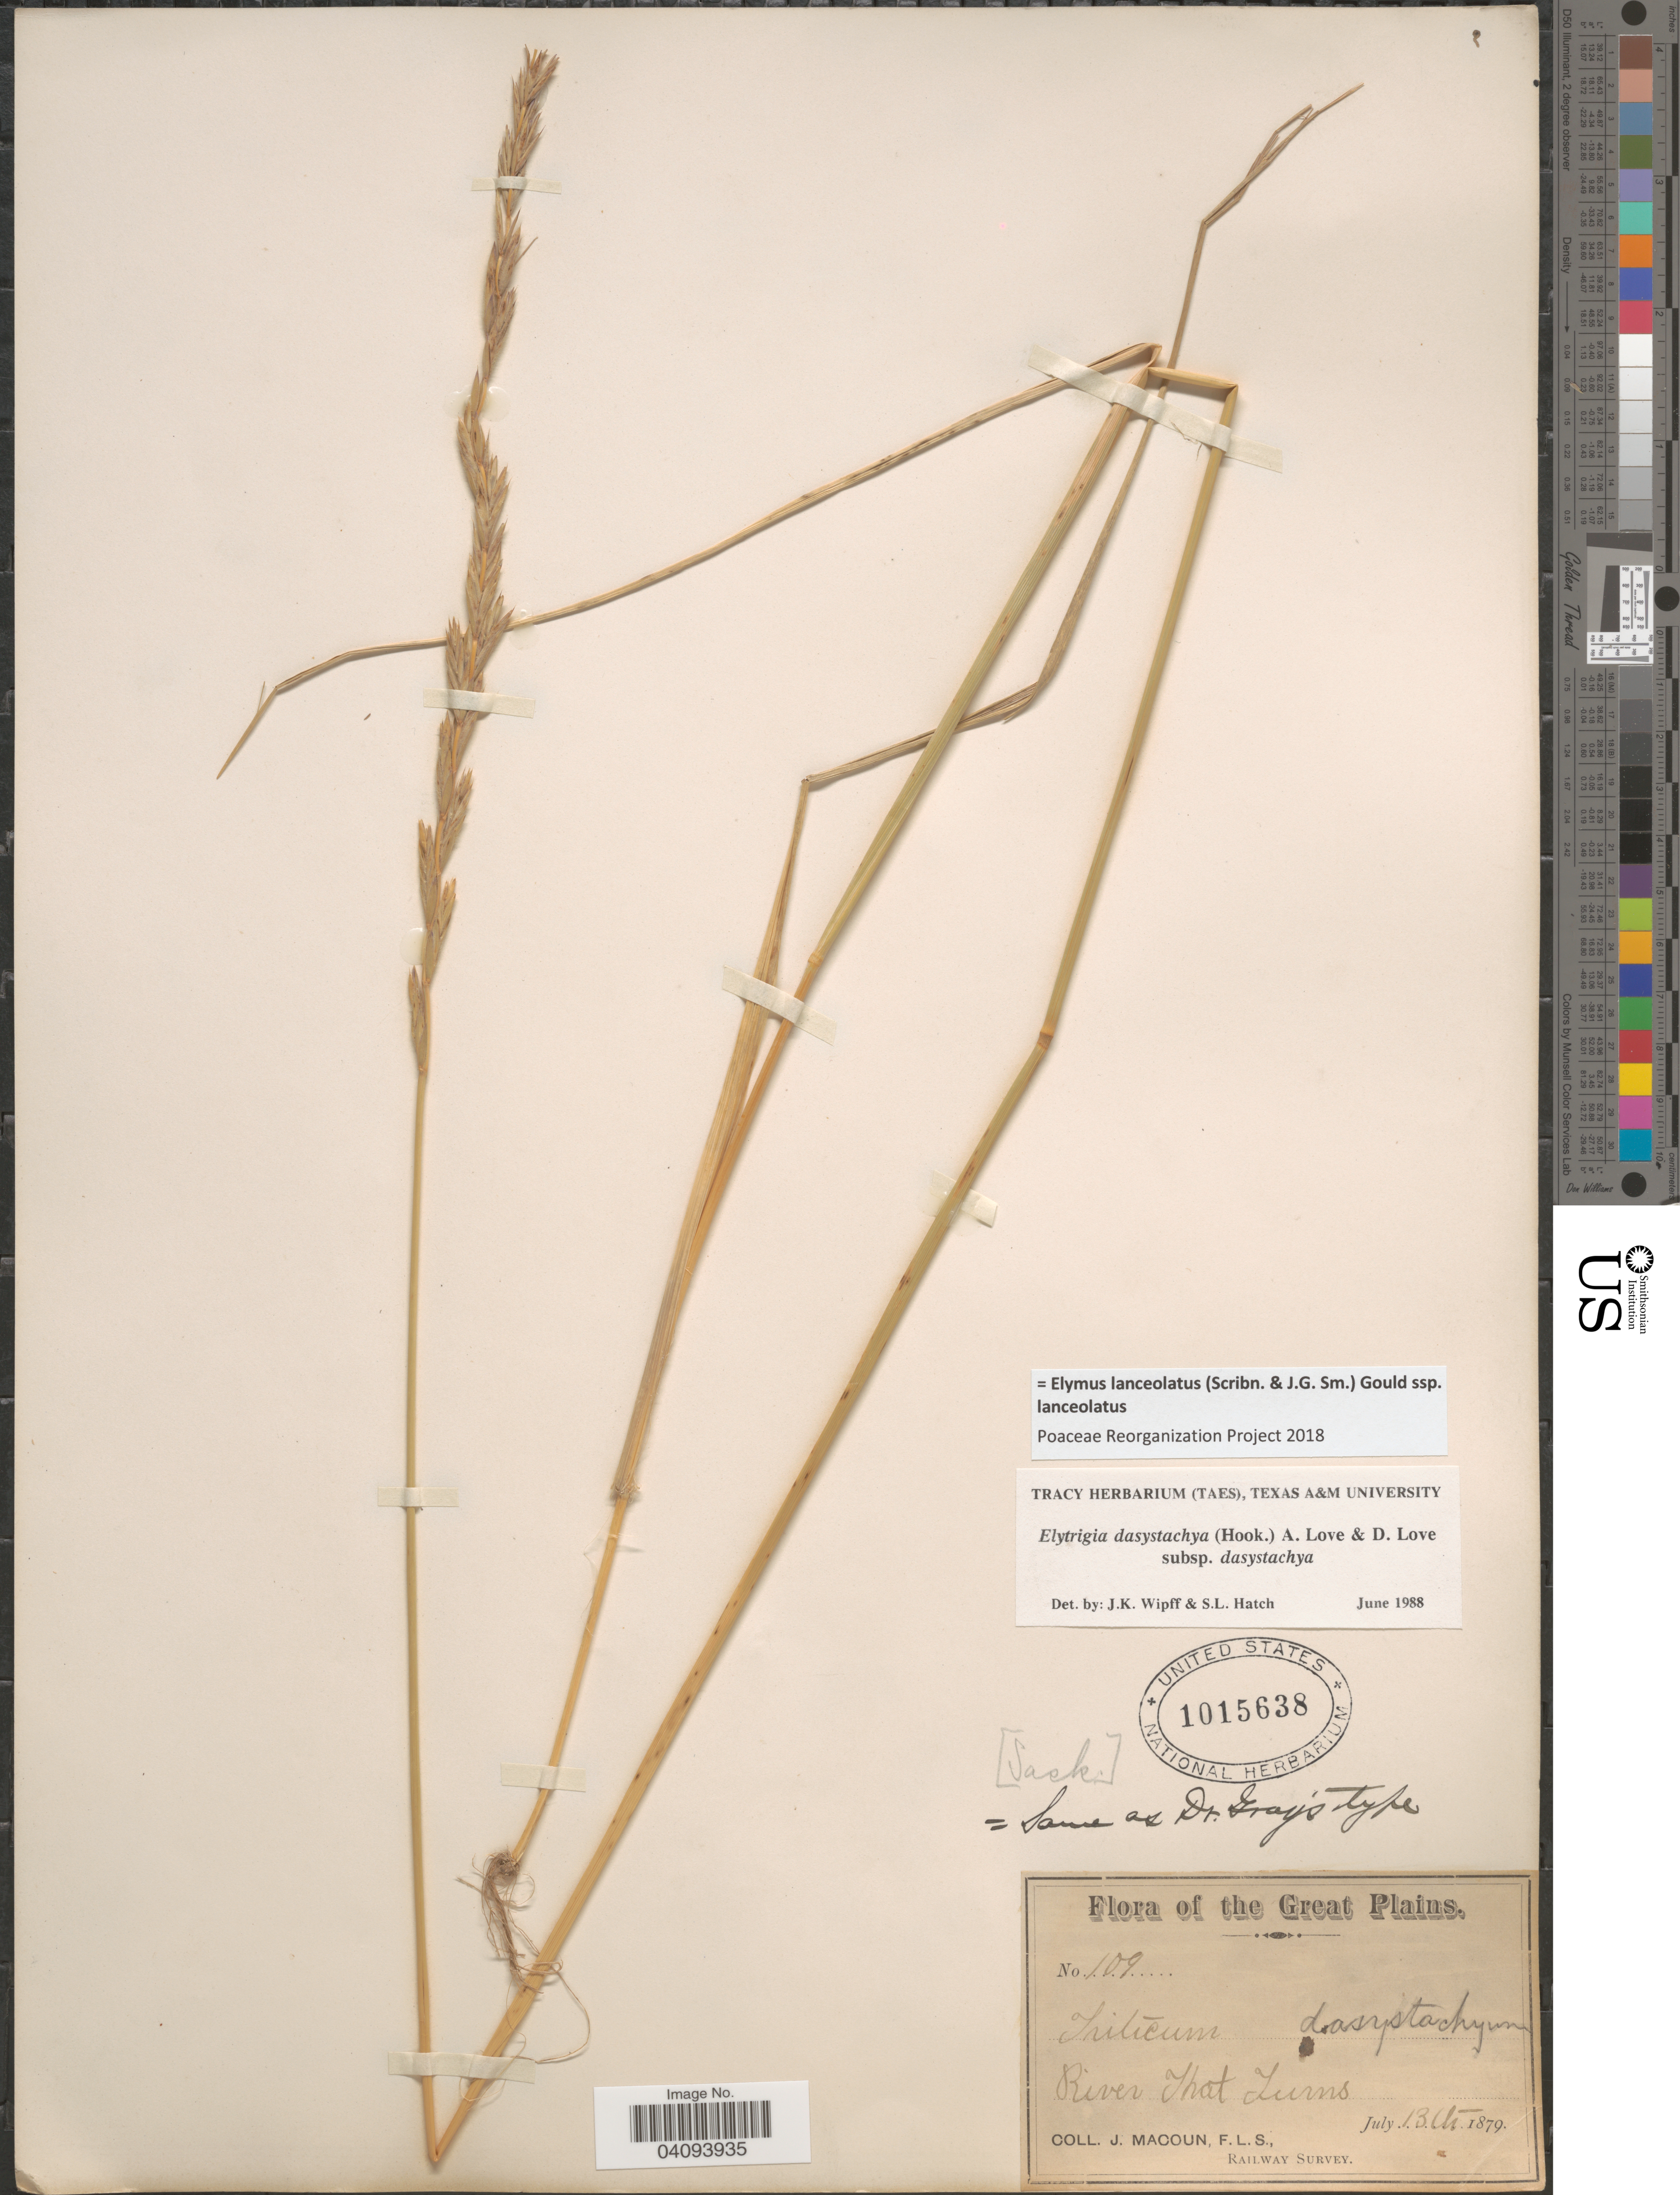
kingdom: Plantae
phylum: Tracheophyta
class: Liliopsida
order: Poales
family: Poaceae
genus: Elymus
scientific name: Elymus lanceolatus subsp. lanceolatus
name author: (Scribn. & J.G. Sm.) Gould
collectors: J. Macoun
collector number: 109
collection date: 1879-07-13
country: Canada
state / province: Saskatchewan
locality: The Great Plains. River That Turns. Railway Survey.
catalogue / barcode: US 1015638